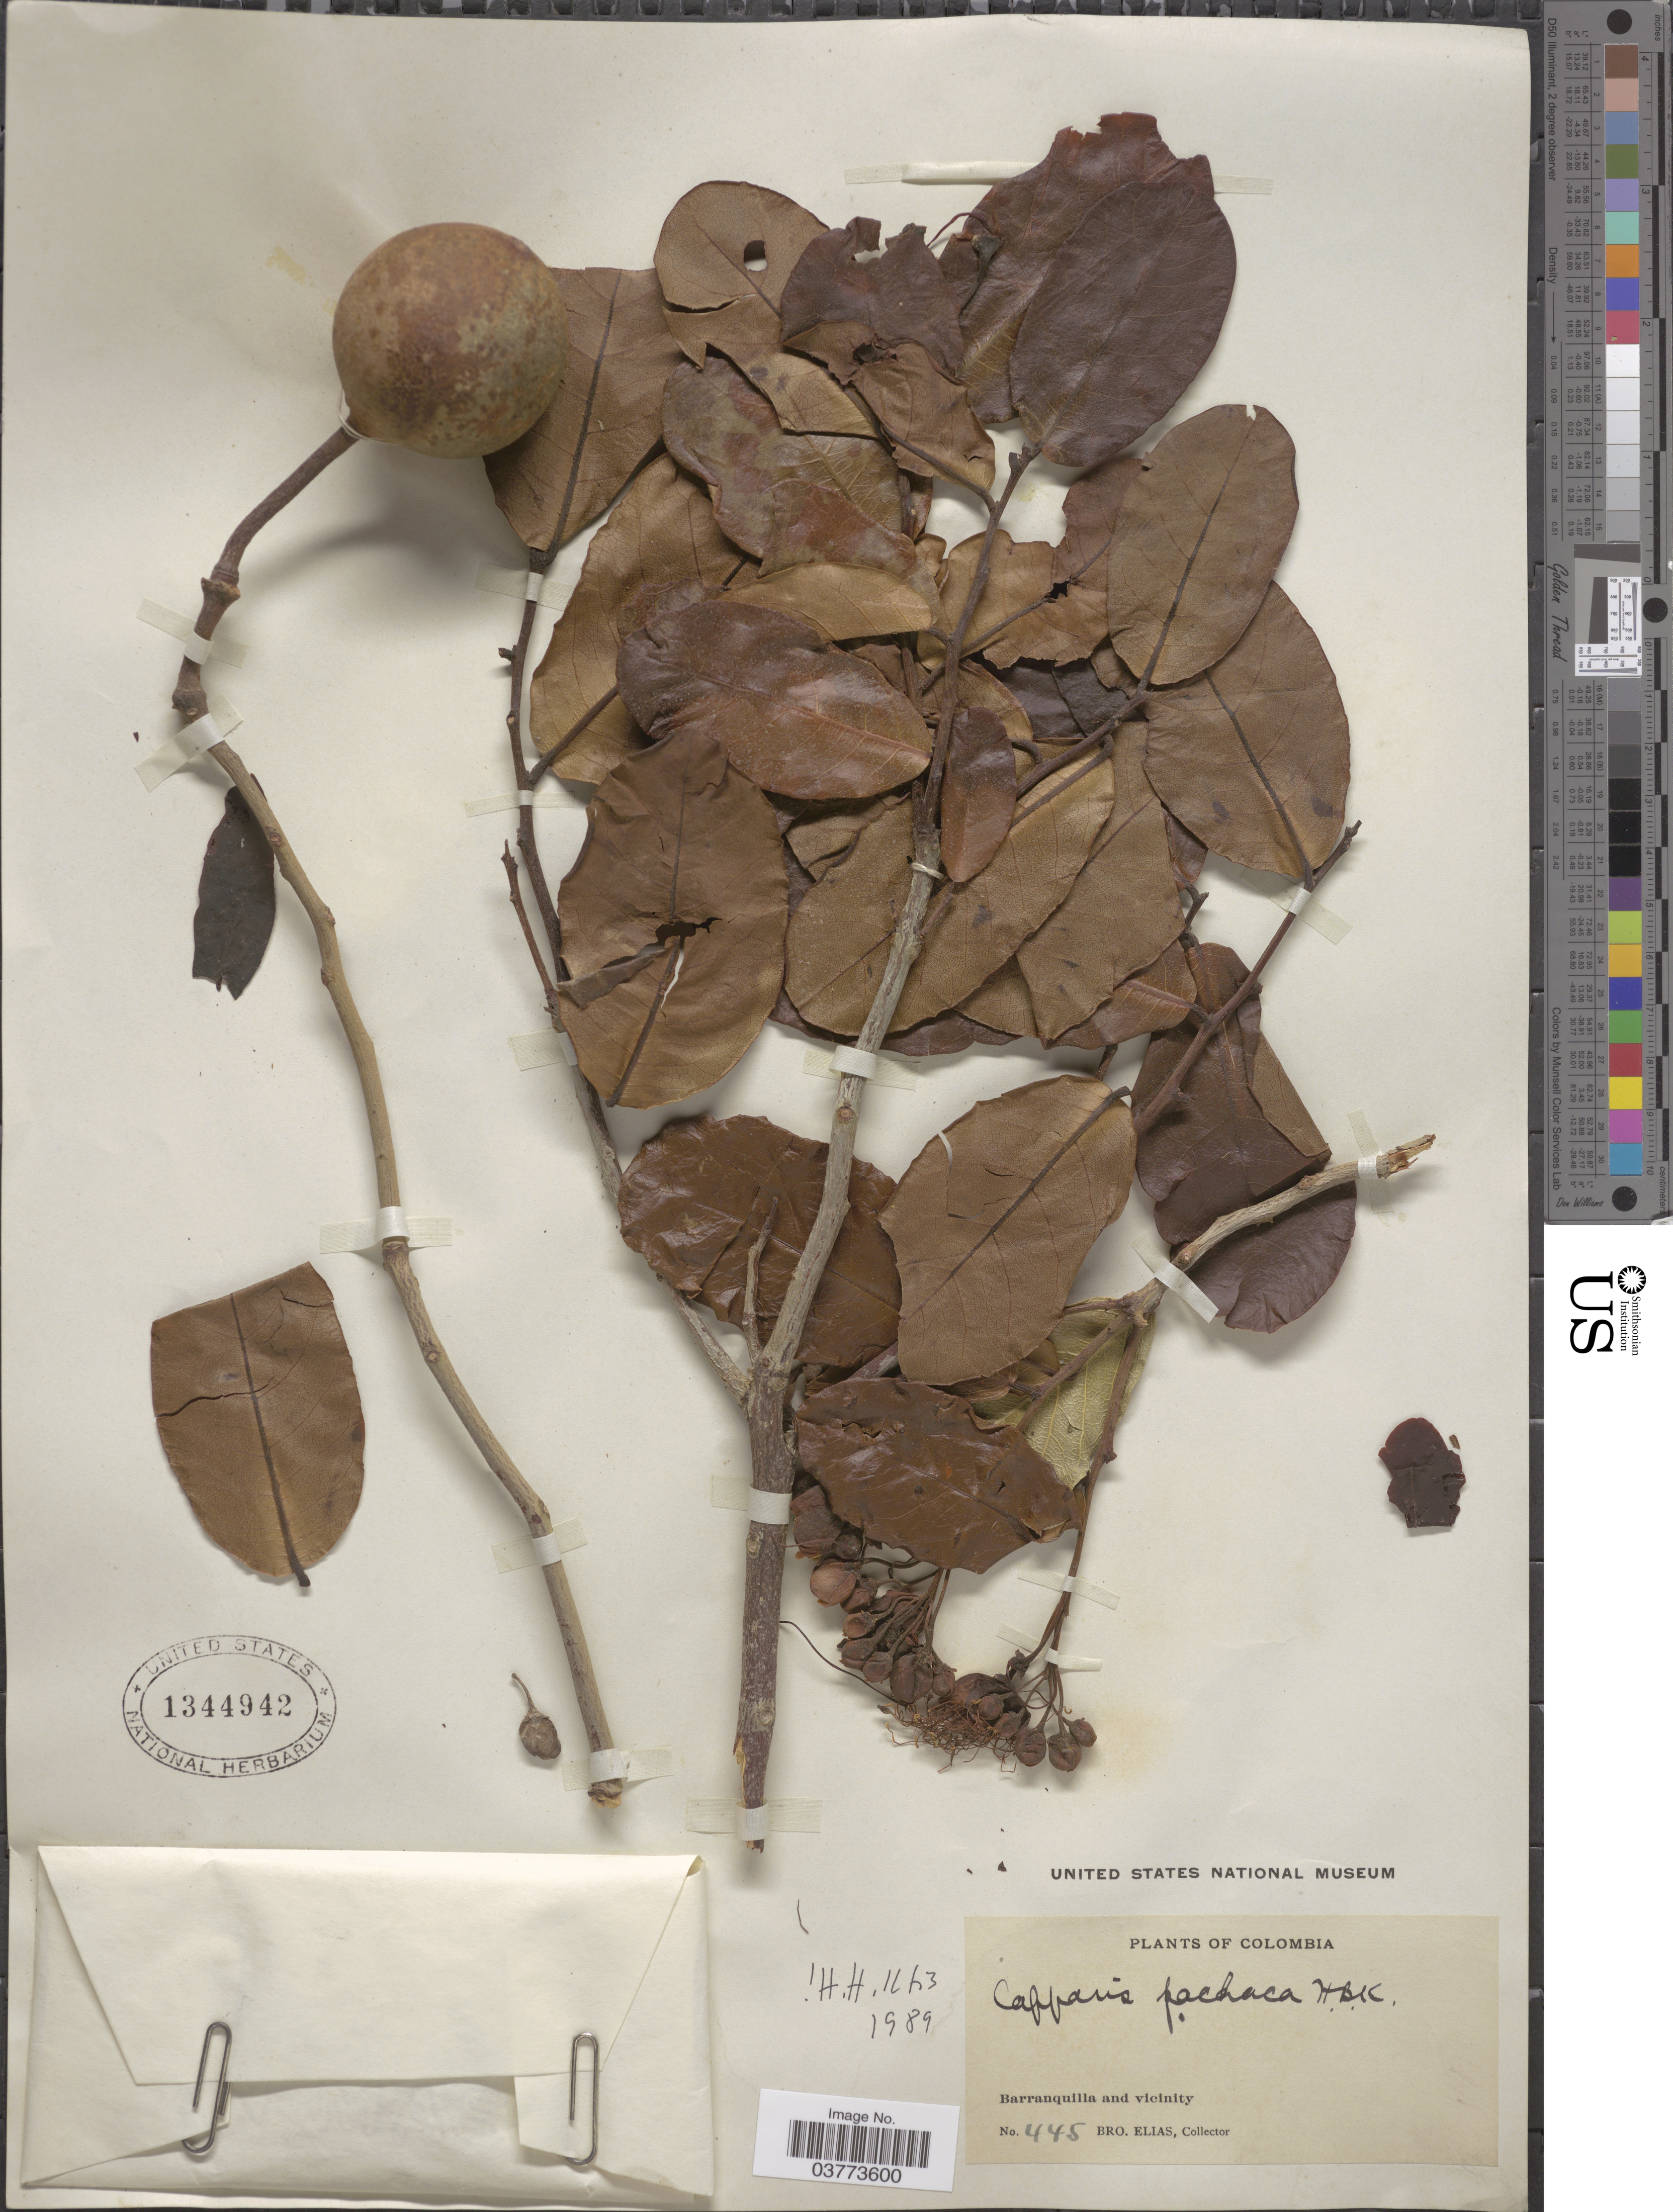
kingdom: Plantae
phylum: Tracheophyta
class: Magnoliopsida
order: Brassicales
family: Capparaceae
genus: Neocapparis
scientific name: Neocapparis pachaca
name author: (Kunth) Cornejo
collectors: Bro. Elias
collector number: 445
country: Colombia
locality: Barranquilla and vicinity.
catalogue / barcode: US 1344942